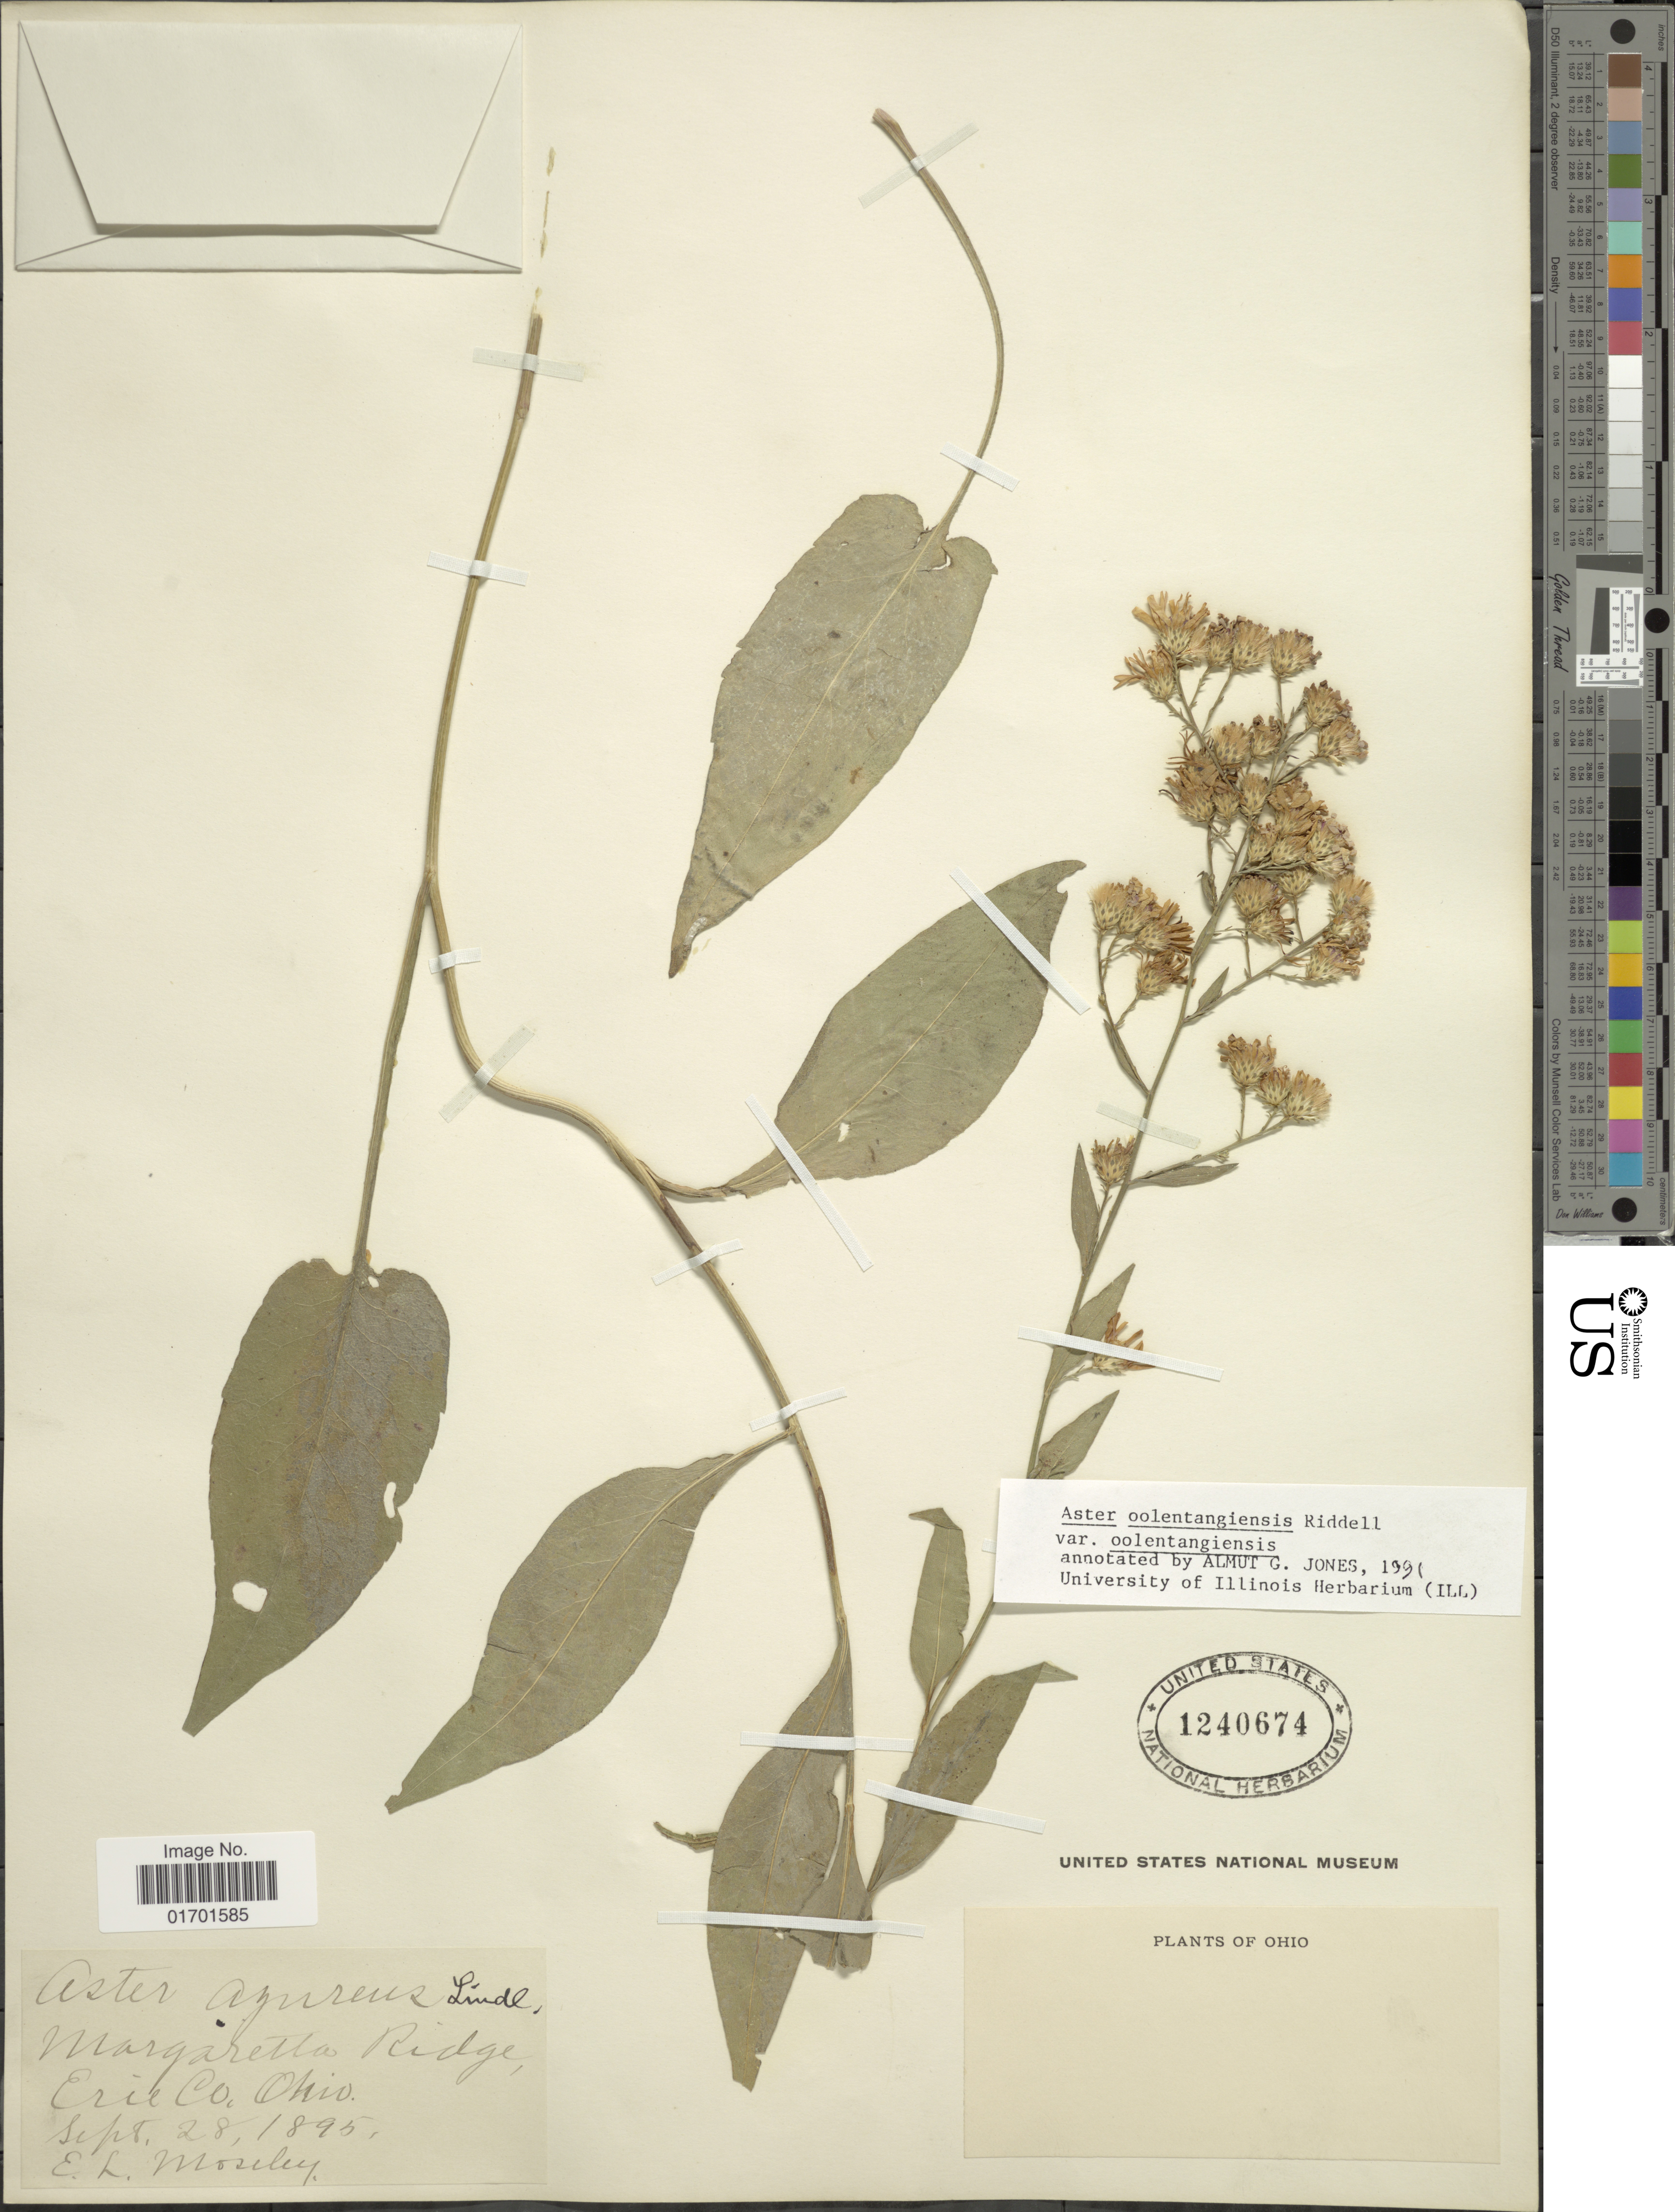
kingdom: Plantae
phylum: Tracheophyta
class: Magnoliopsida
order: Asterales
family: Asteraceae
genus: Symphyotrichum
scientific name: Symphyotrichum oolentangiense var. oolentangiense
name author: G.L. Nesom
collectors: E. Moseley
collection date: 1895-09-28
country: United States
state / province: Ohio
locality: Erie Co.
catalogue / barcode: US 1240674